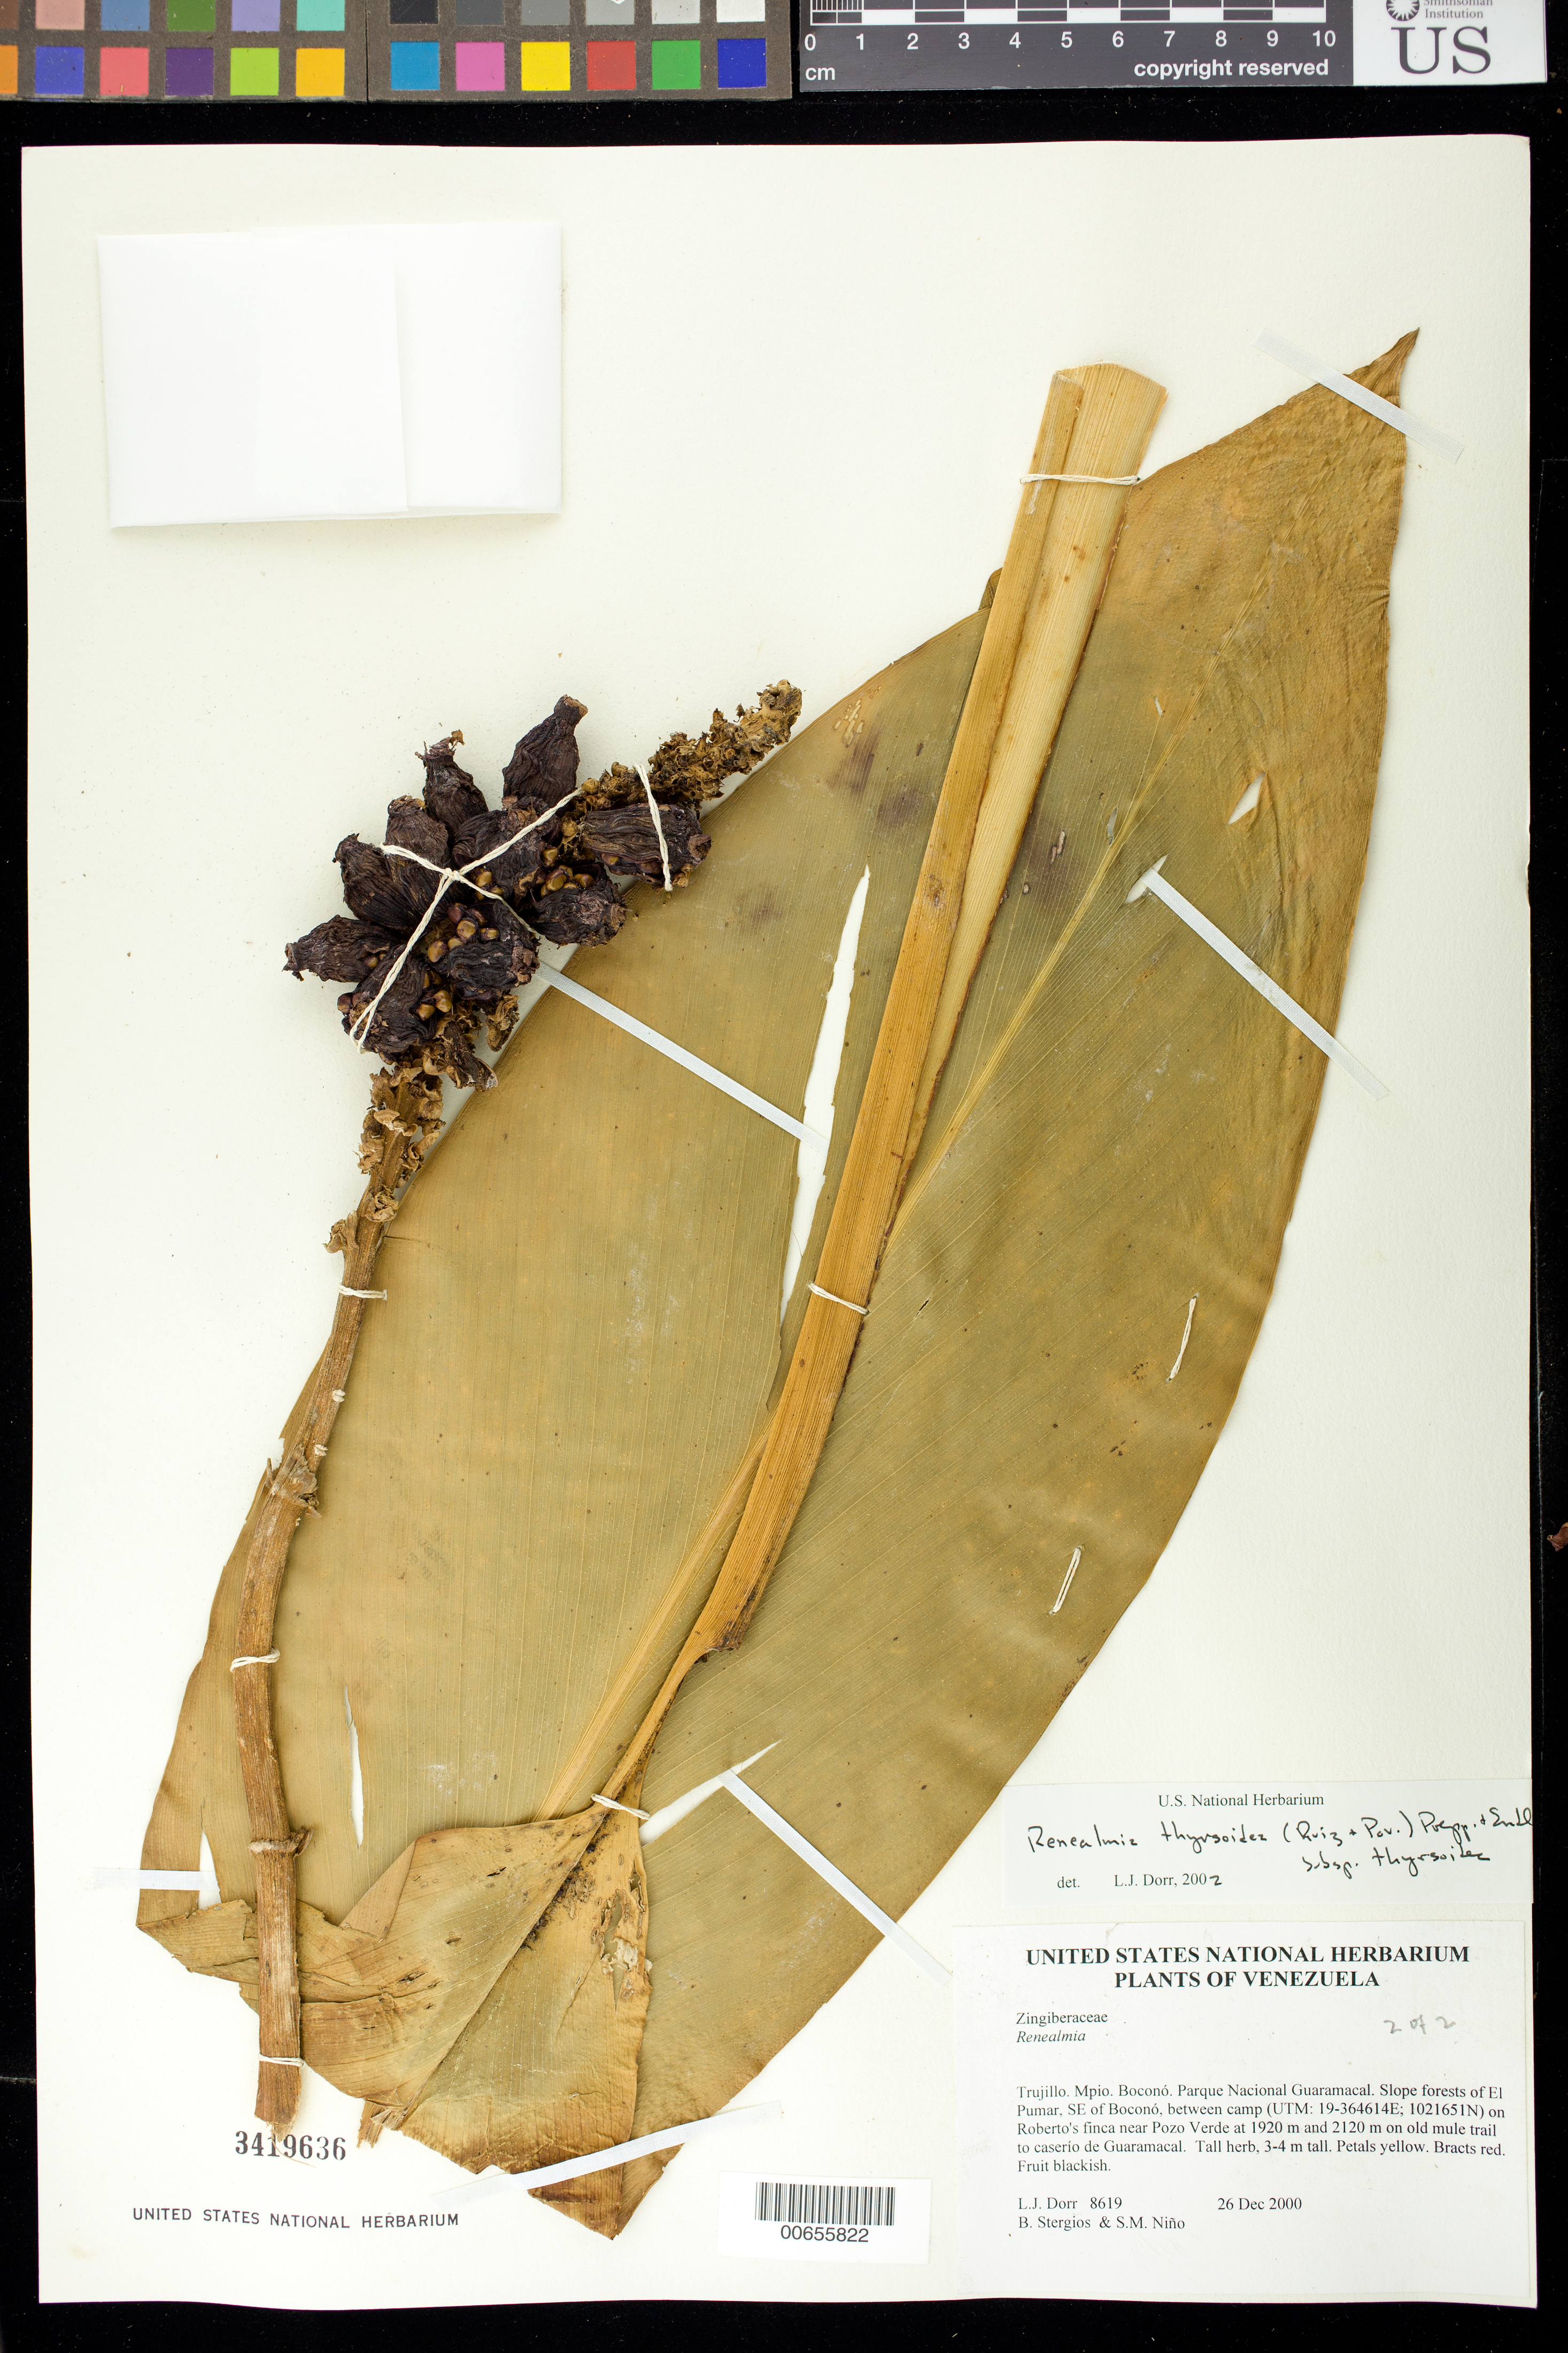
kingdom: Plantae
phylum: Tracheophyta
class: Liliopsida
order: Zingiberales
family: Zingiberaceae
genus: Renealmia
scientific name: Renealmia sp.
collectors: L. J. Dorr, B. G. Stergios & S. M. Niño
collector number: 8619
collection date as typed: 26 Dec 2000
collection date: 2000-12-26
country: Venezuela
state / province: Trujillo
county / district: Boconó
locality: Parque Nacional Guaramacal. El Pumar, SE of Boconó, between camp on Roberto's finca near Pozo Verde at 1920 m and 2120 m on old mule trail to caserío de Guaramacal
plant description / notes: CTES, F, K, PORT, US, VEN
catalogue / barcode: US 3419636